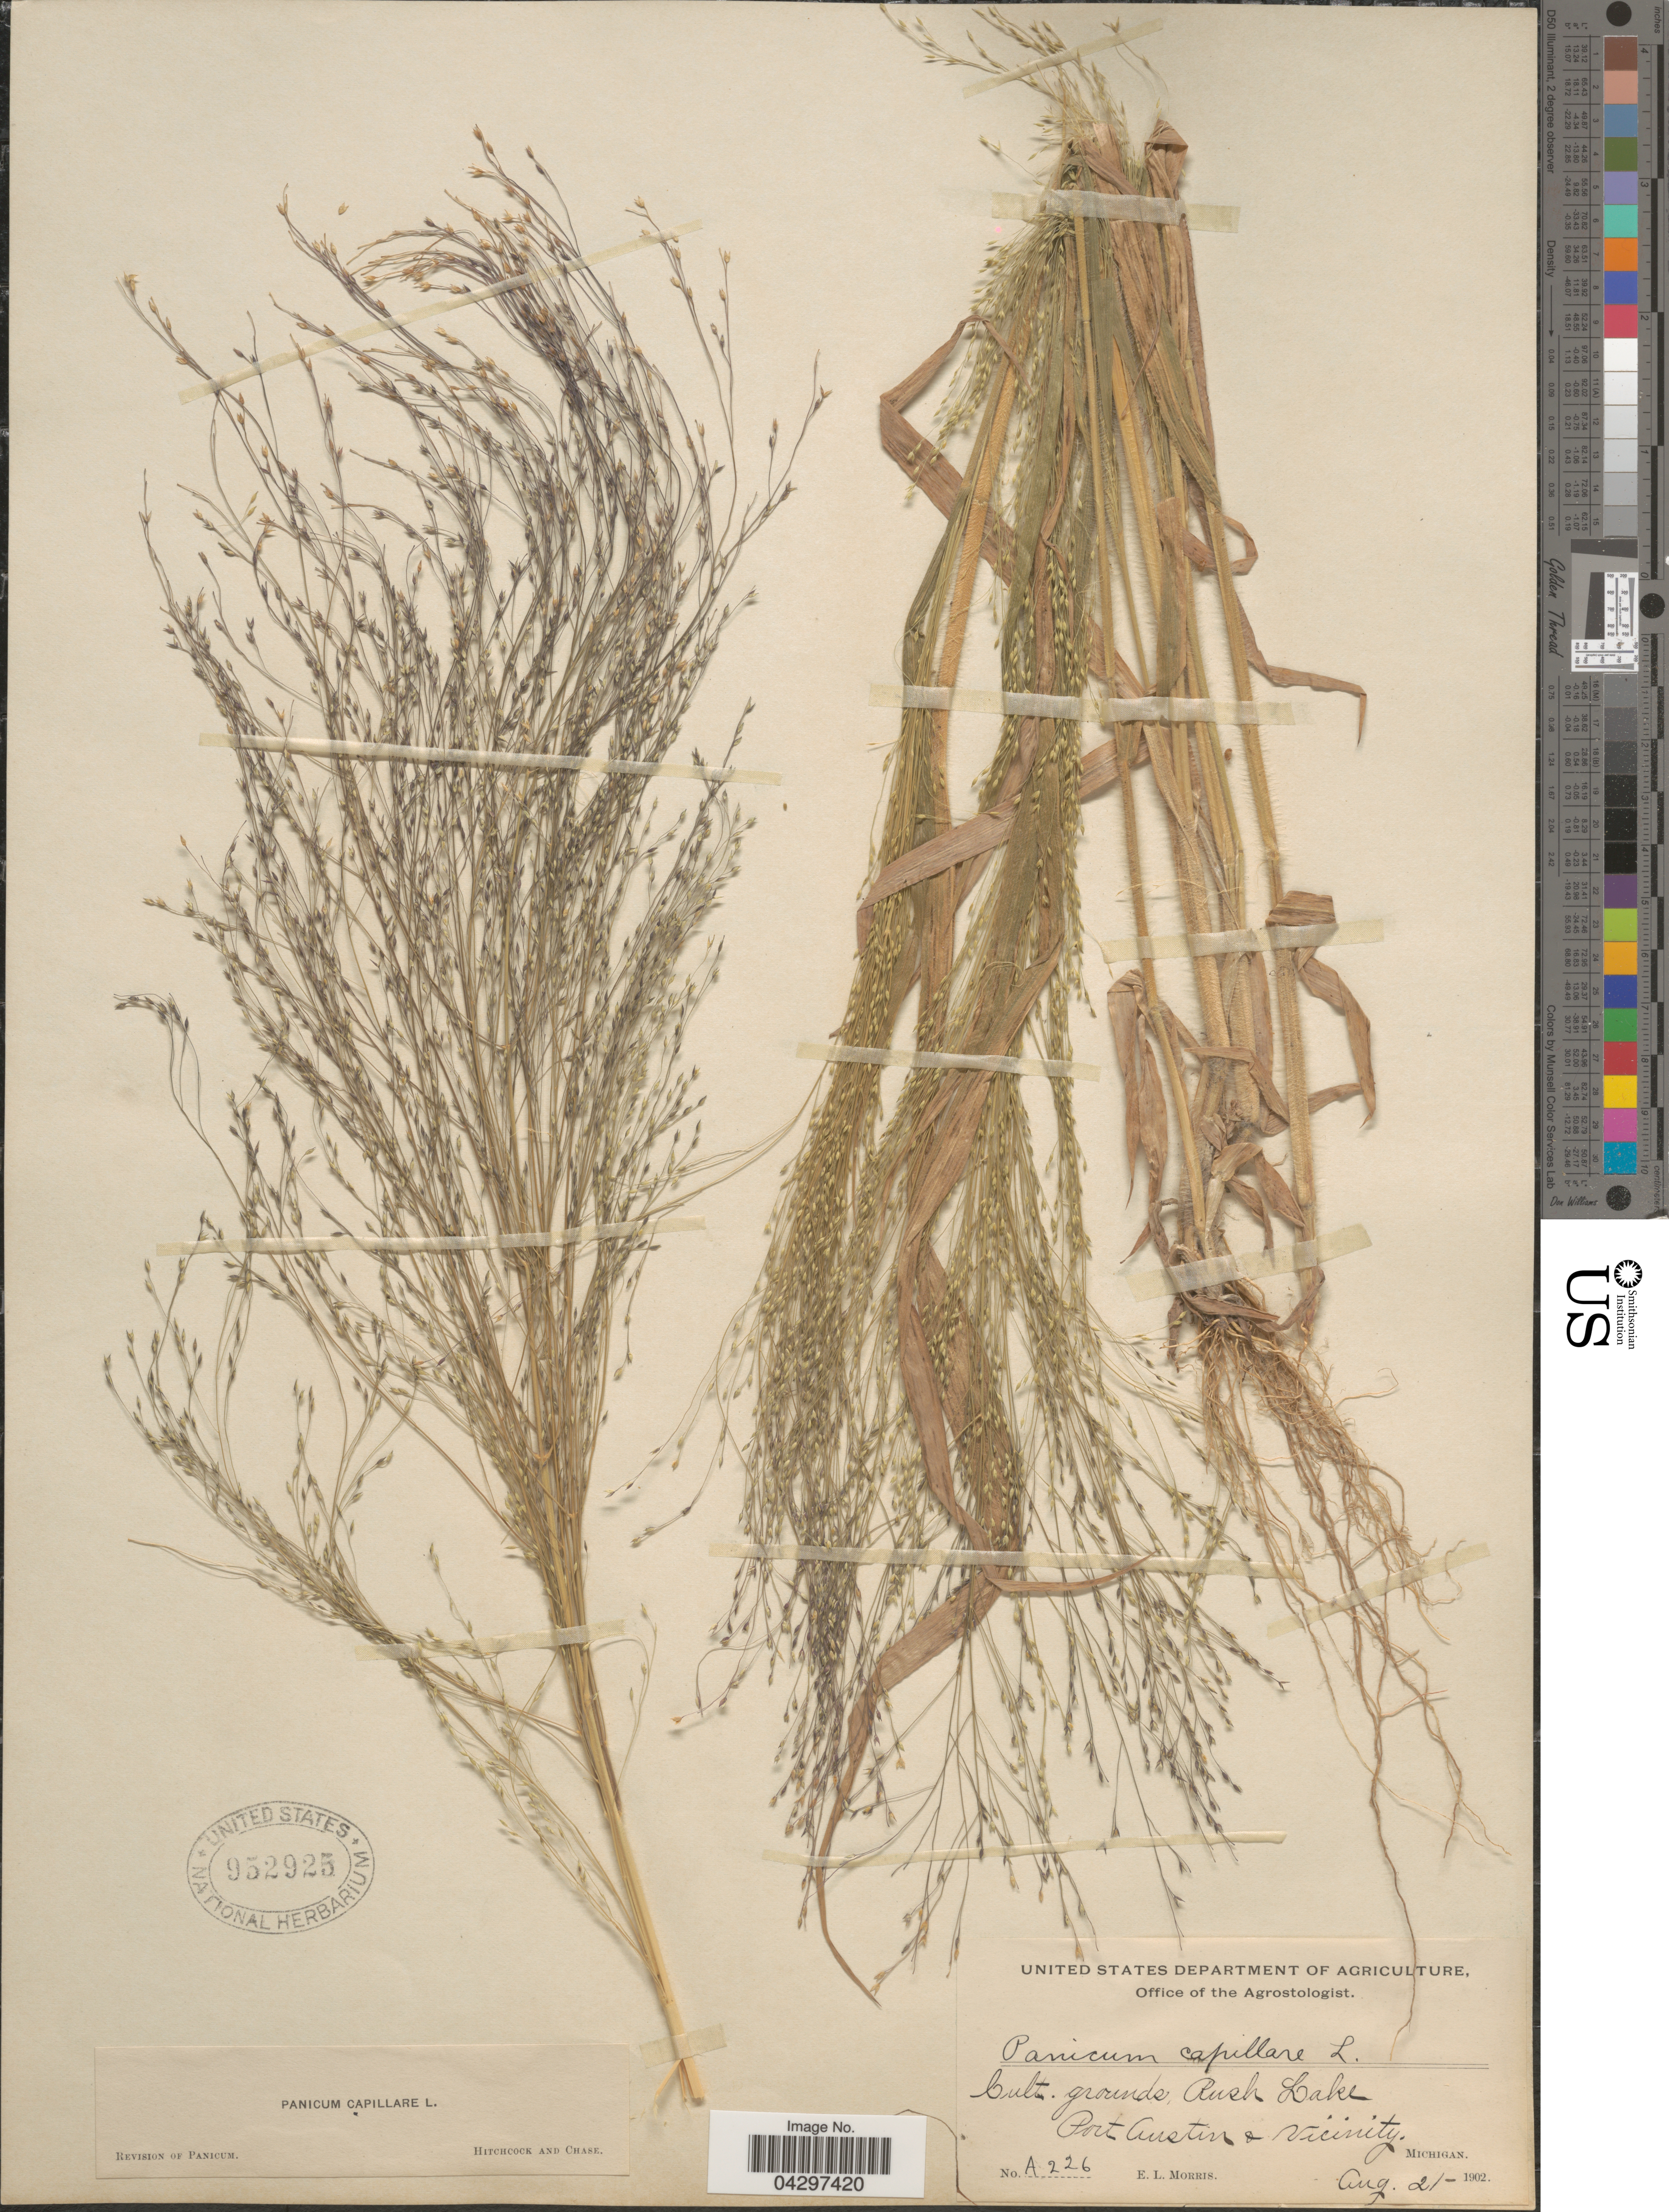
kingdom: Plantae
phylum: Tracheophyta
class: Liliopsida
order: Poales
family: Poaceae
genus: Panicum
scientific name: Panicum capillare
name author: L.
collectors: E. Morris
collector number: A226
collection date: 1902-08-21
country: United States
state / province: Michigan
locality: Rush Lake. Port Austin + Vicinity.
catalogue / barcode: US 952925